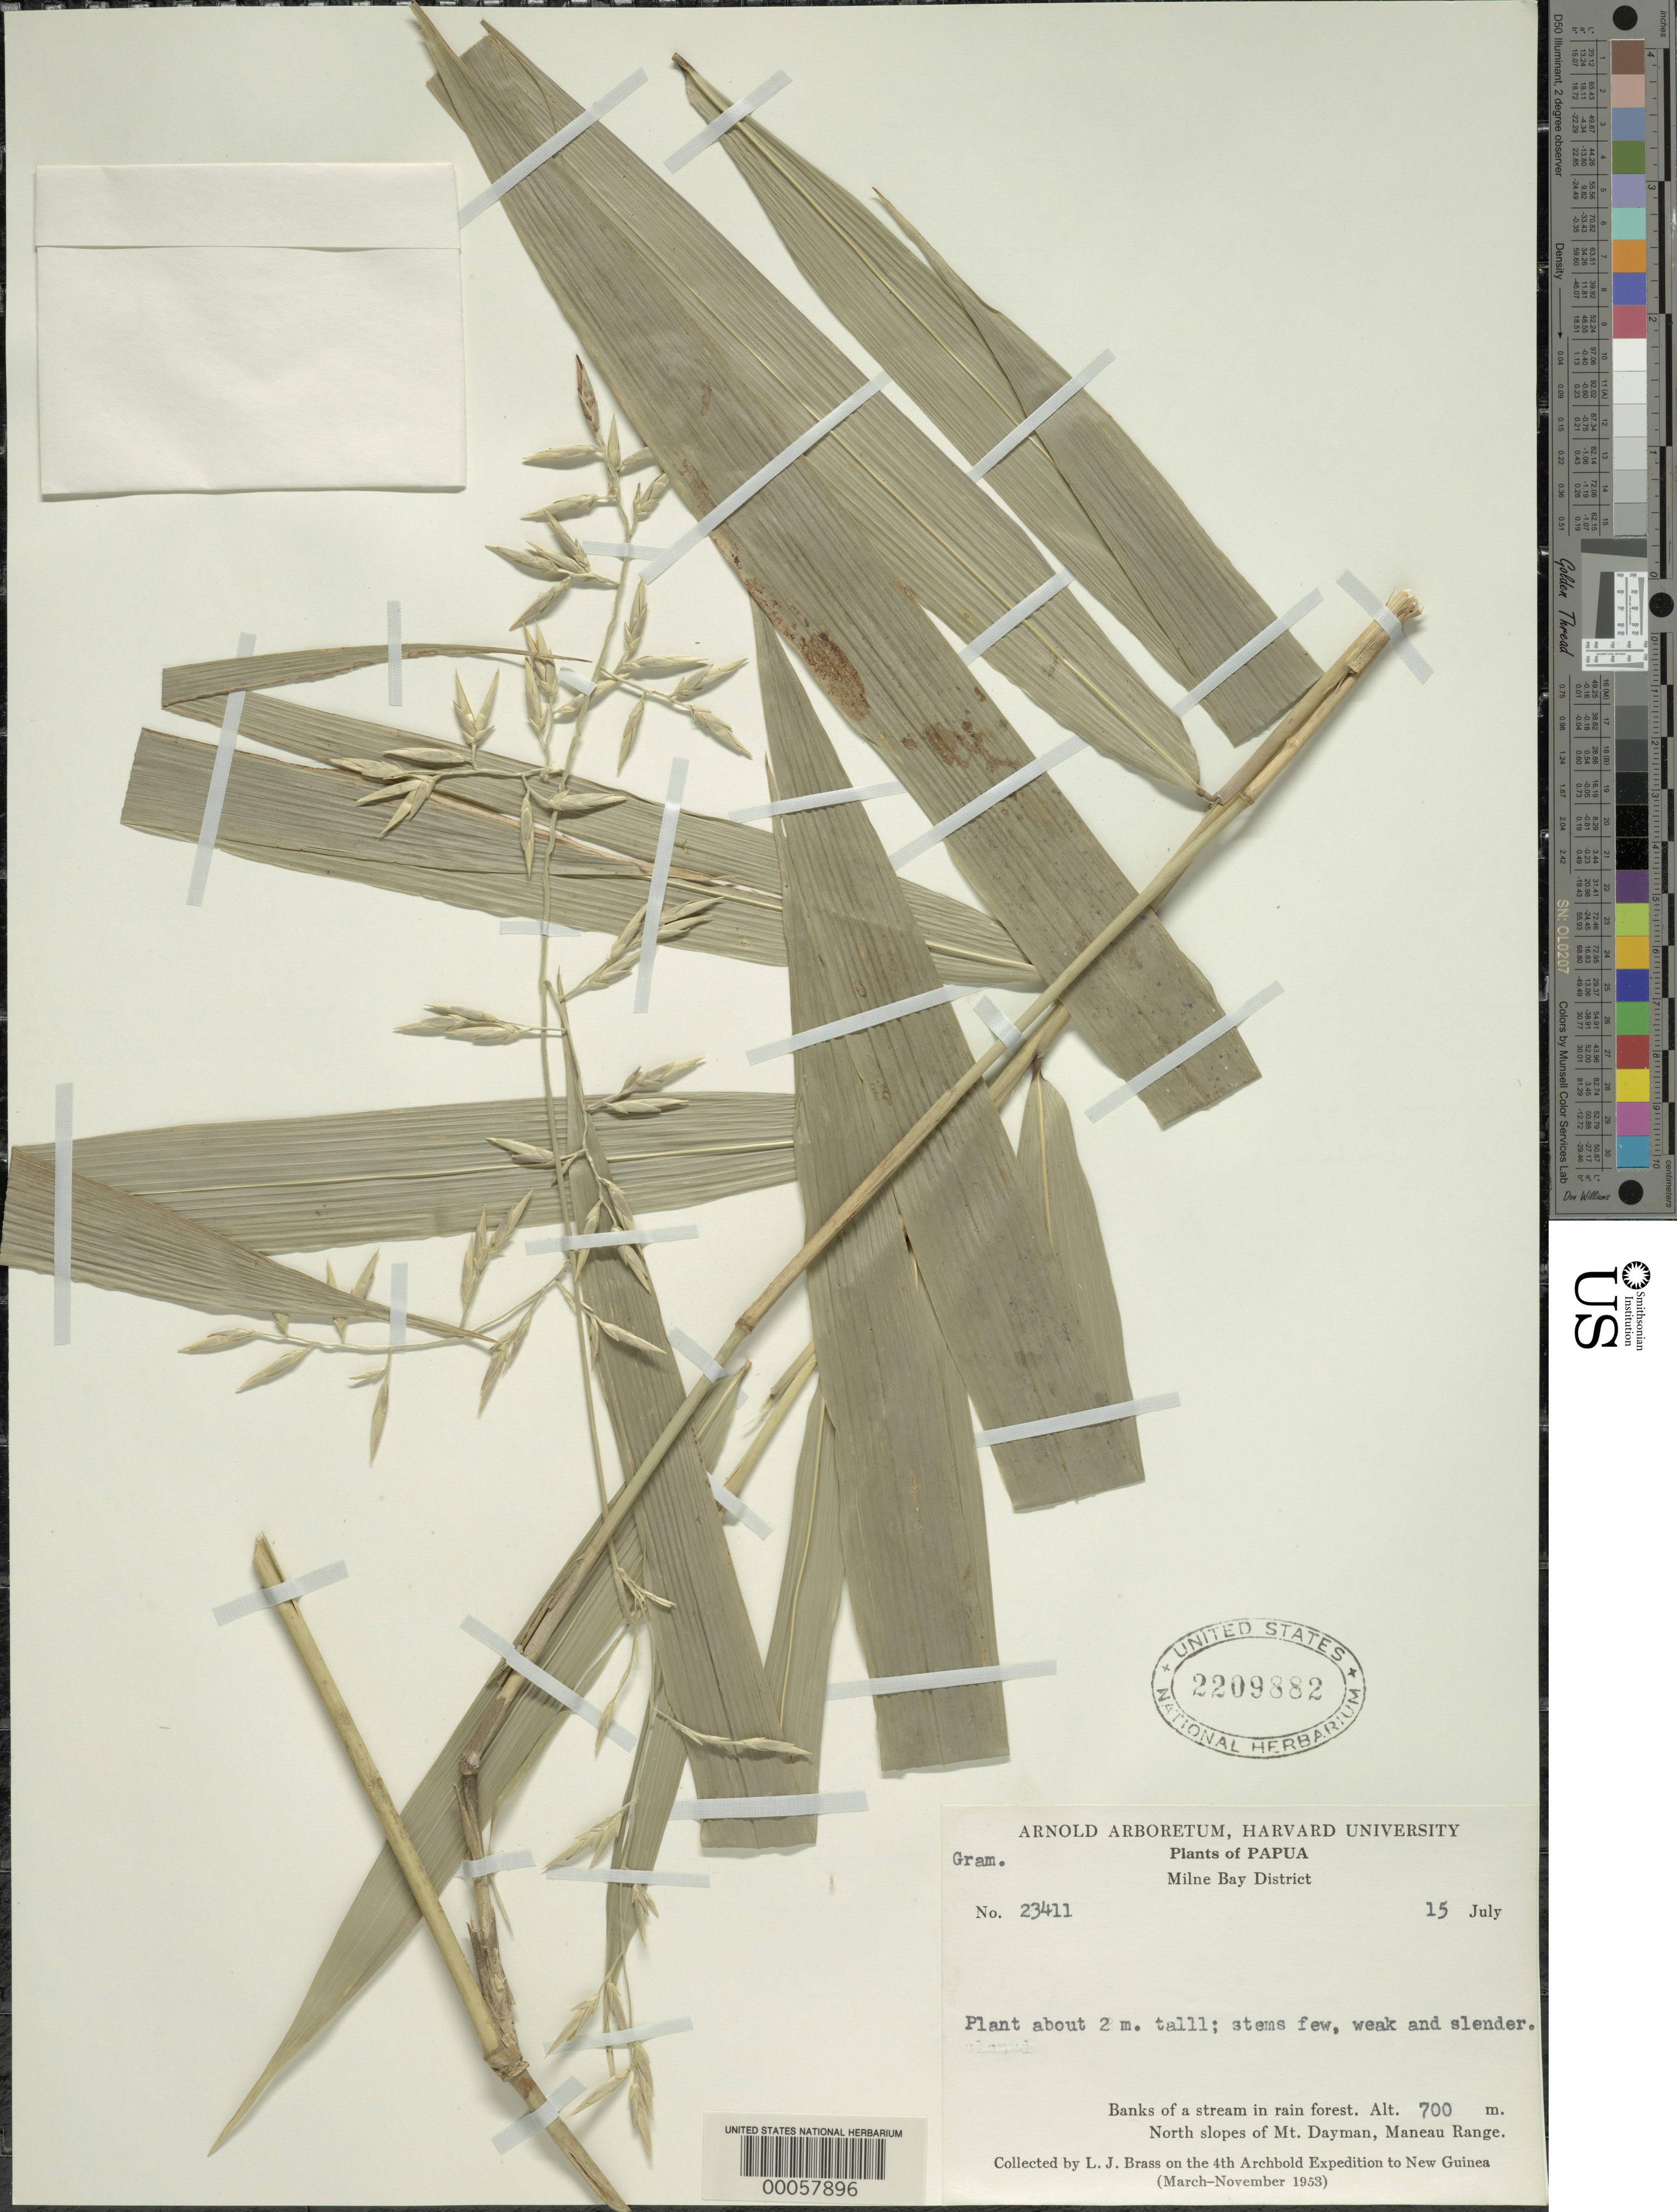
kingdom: Plantae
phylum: Tracheophyta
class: Liliopsida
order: Poales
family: Poaceae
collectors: L. J. Brass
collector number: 23411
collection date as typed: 15 Jul 1953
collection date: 1953-07-15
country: Papua New Guinea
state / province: Milne Bay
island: New Guinea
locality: N slopes of mt.dayman, maneau range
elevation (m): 700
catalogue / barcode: US 2209882